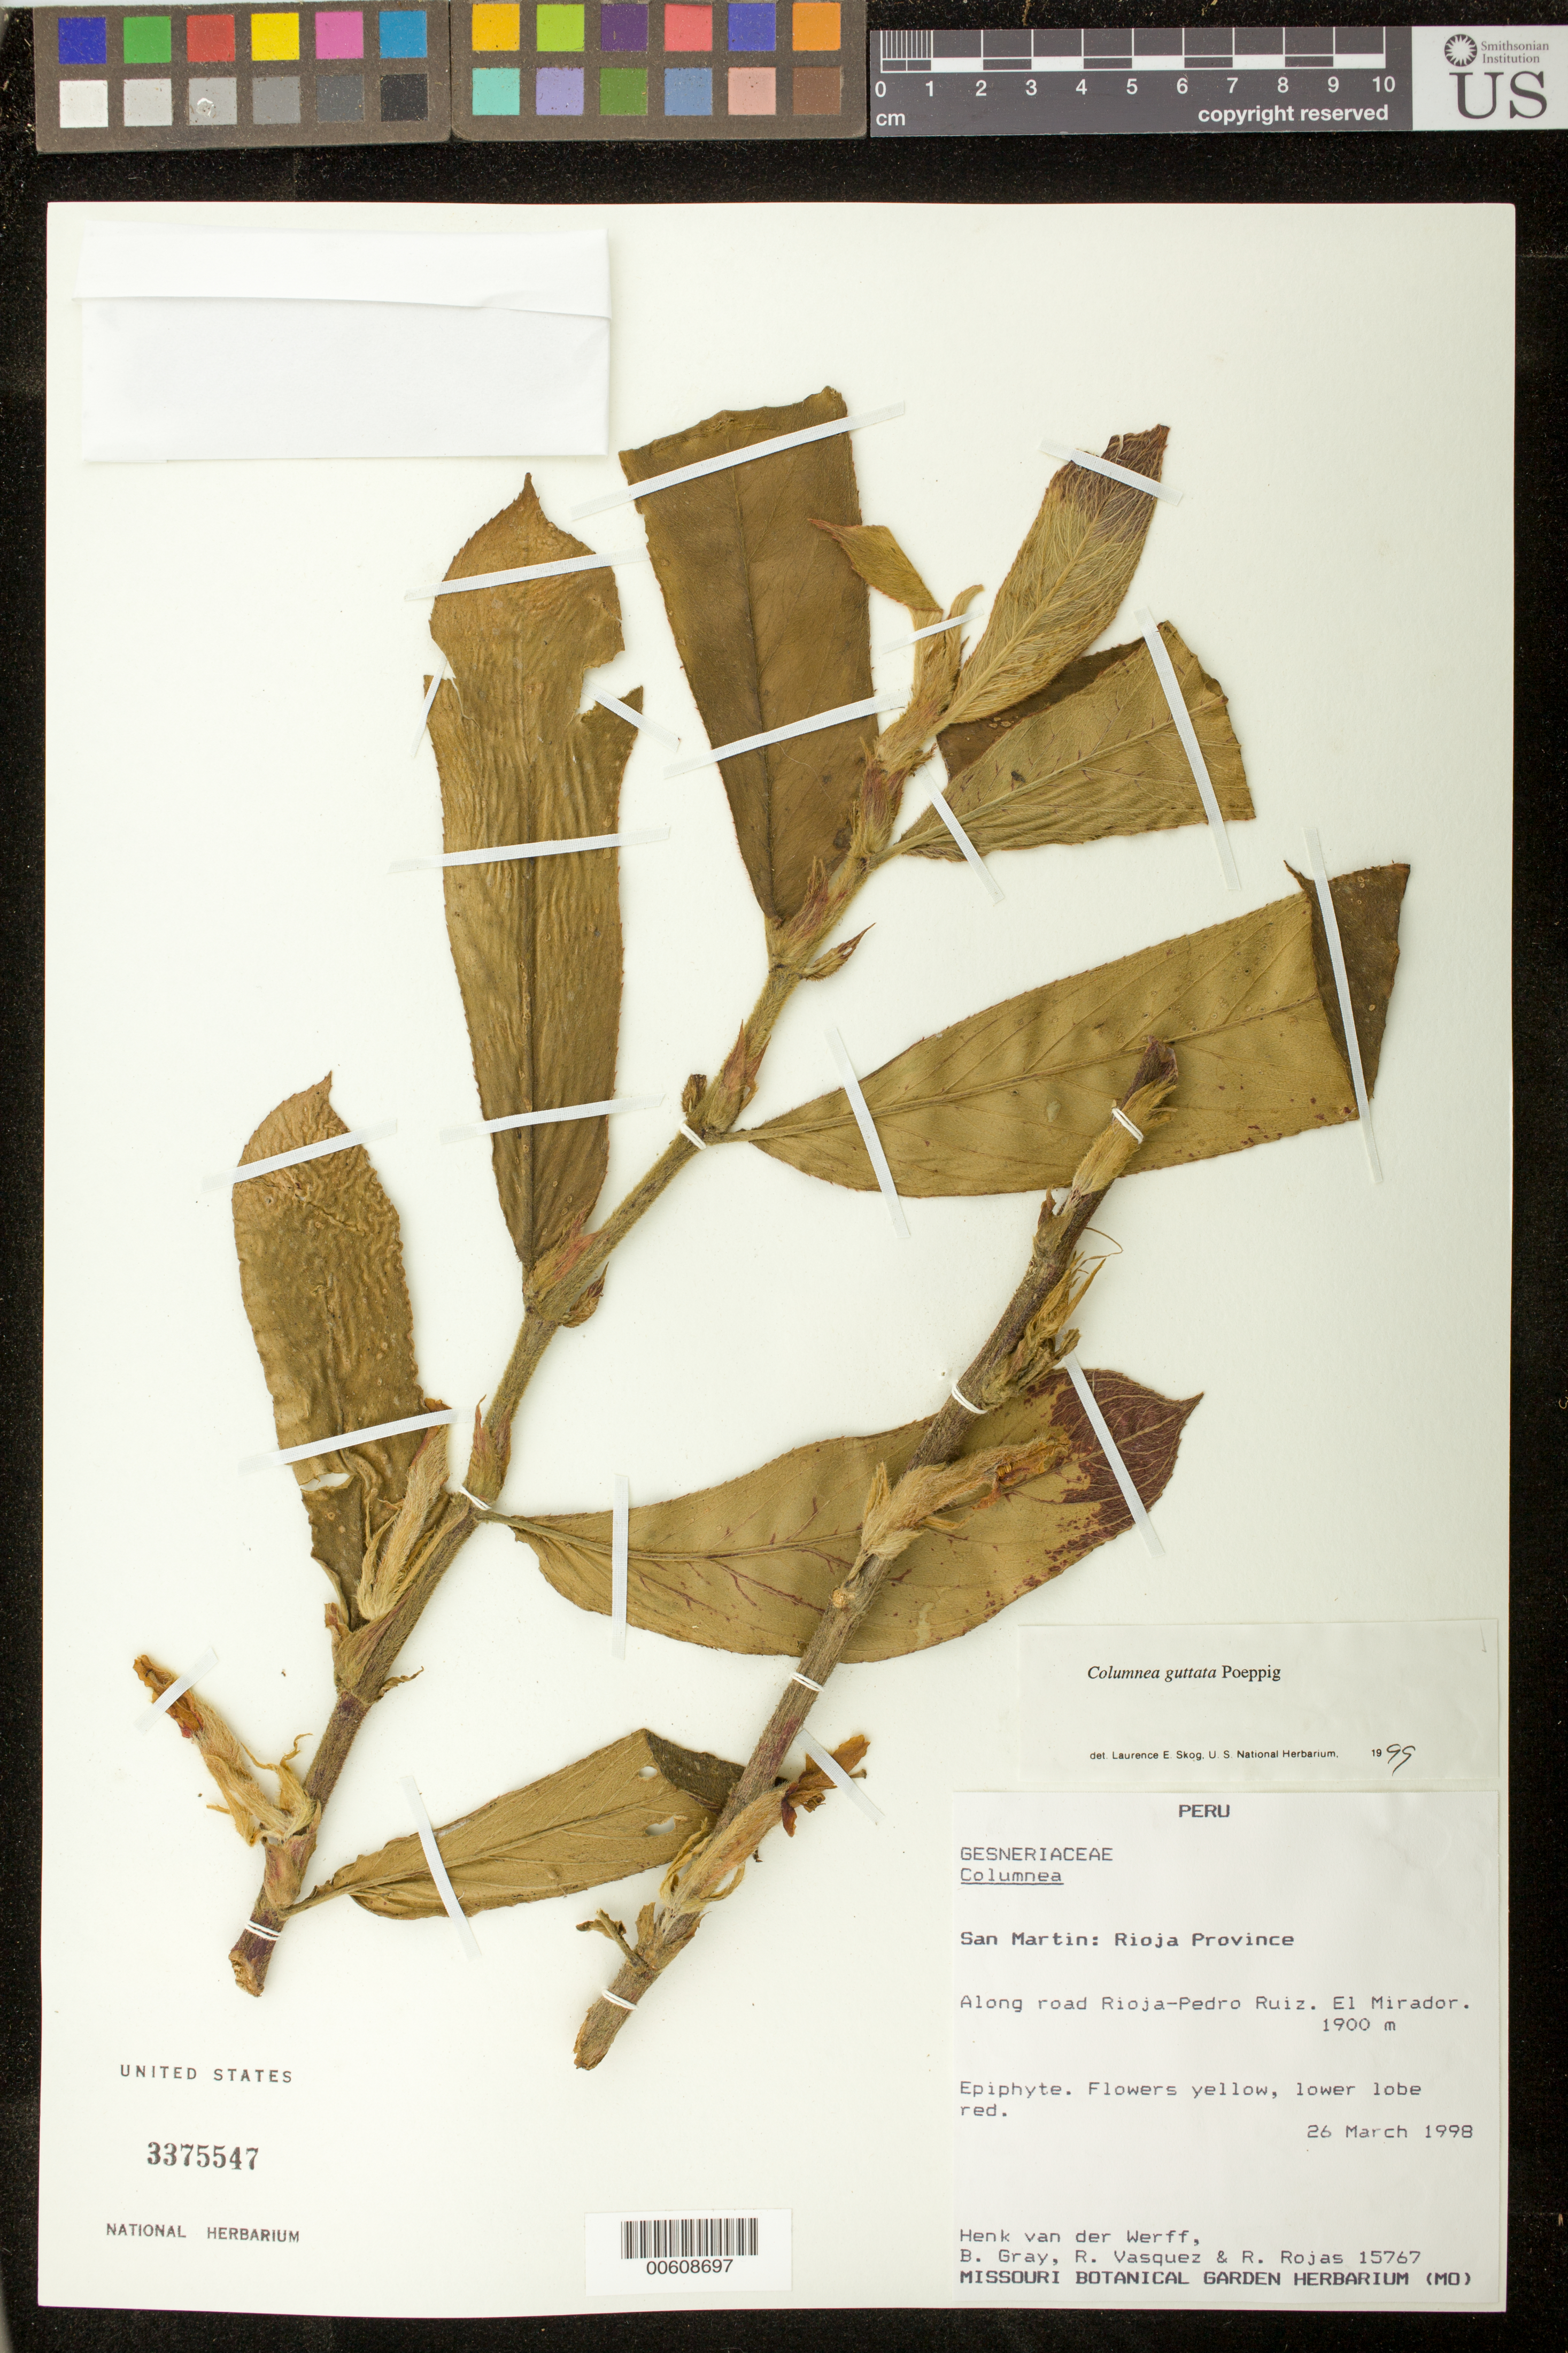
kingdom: Plantae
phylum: Tracheophyta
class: Magnoliopsida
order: Lamiales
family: Gesneriaceae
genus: Columnea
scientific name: Columnea guttata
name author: Poepp.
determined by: Skog, Laurence E.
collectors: H. van der Werff, B. Gray, R. Vásquez & R. Rojas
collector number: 15767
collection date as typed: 26 Mar 1998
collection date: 1998-03-26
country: Peru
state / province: San Martín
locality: Prov. Rioja; along road Rioja-Pedro Ruiz, El Mirador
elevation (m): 1900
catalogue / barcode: US 3375547